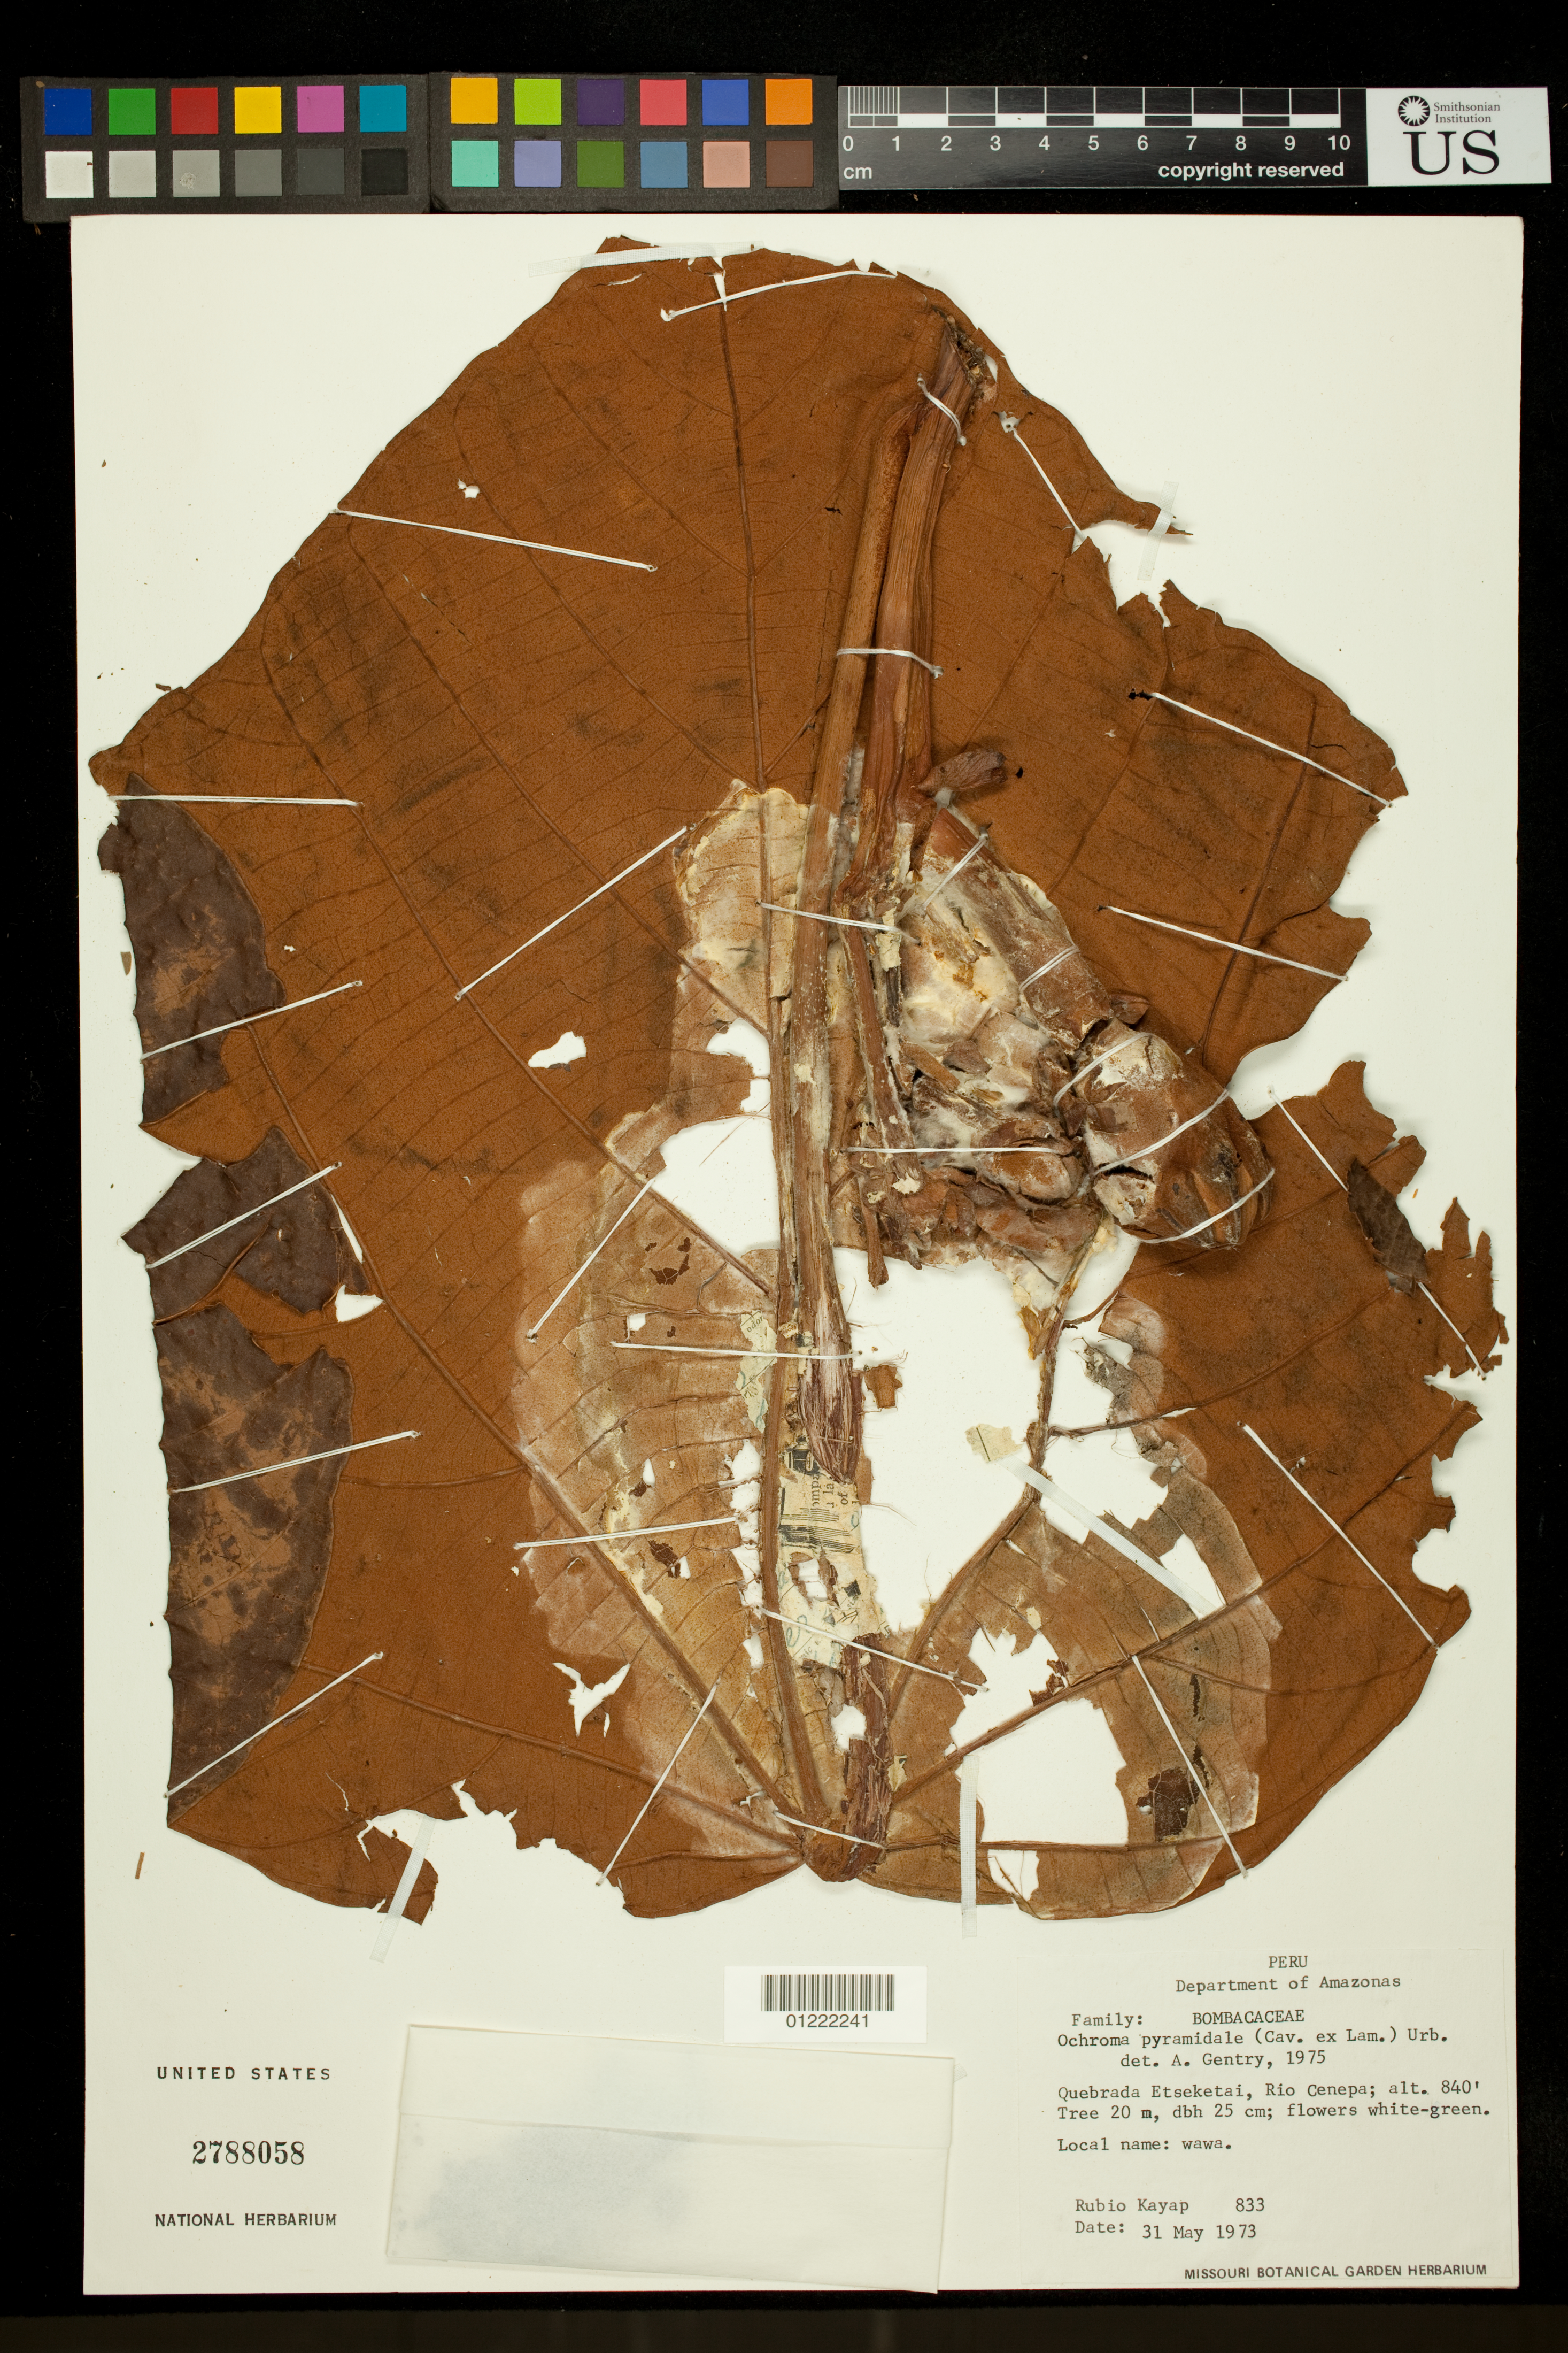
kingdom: Plantae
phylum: Tracheophyta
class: Magnoliopsida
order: Malvales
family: Malvaceae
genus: Ochroma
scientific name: Ochroma pyramidale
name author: (Cav. ex Lam.) Urb.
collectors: R. Kayap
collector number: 833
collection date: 1973-05-31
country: Peru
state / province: Amazonas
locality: Quebrada Etseketai, Rio Cenepa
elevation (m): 256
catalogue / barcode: US 2788058